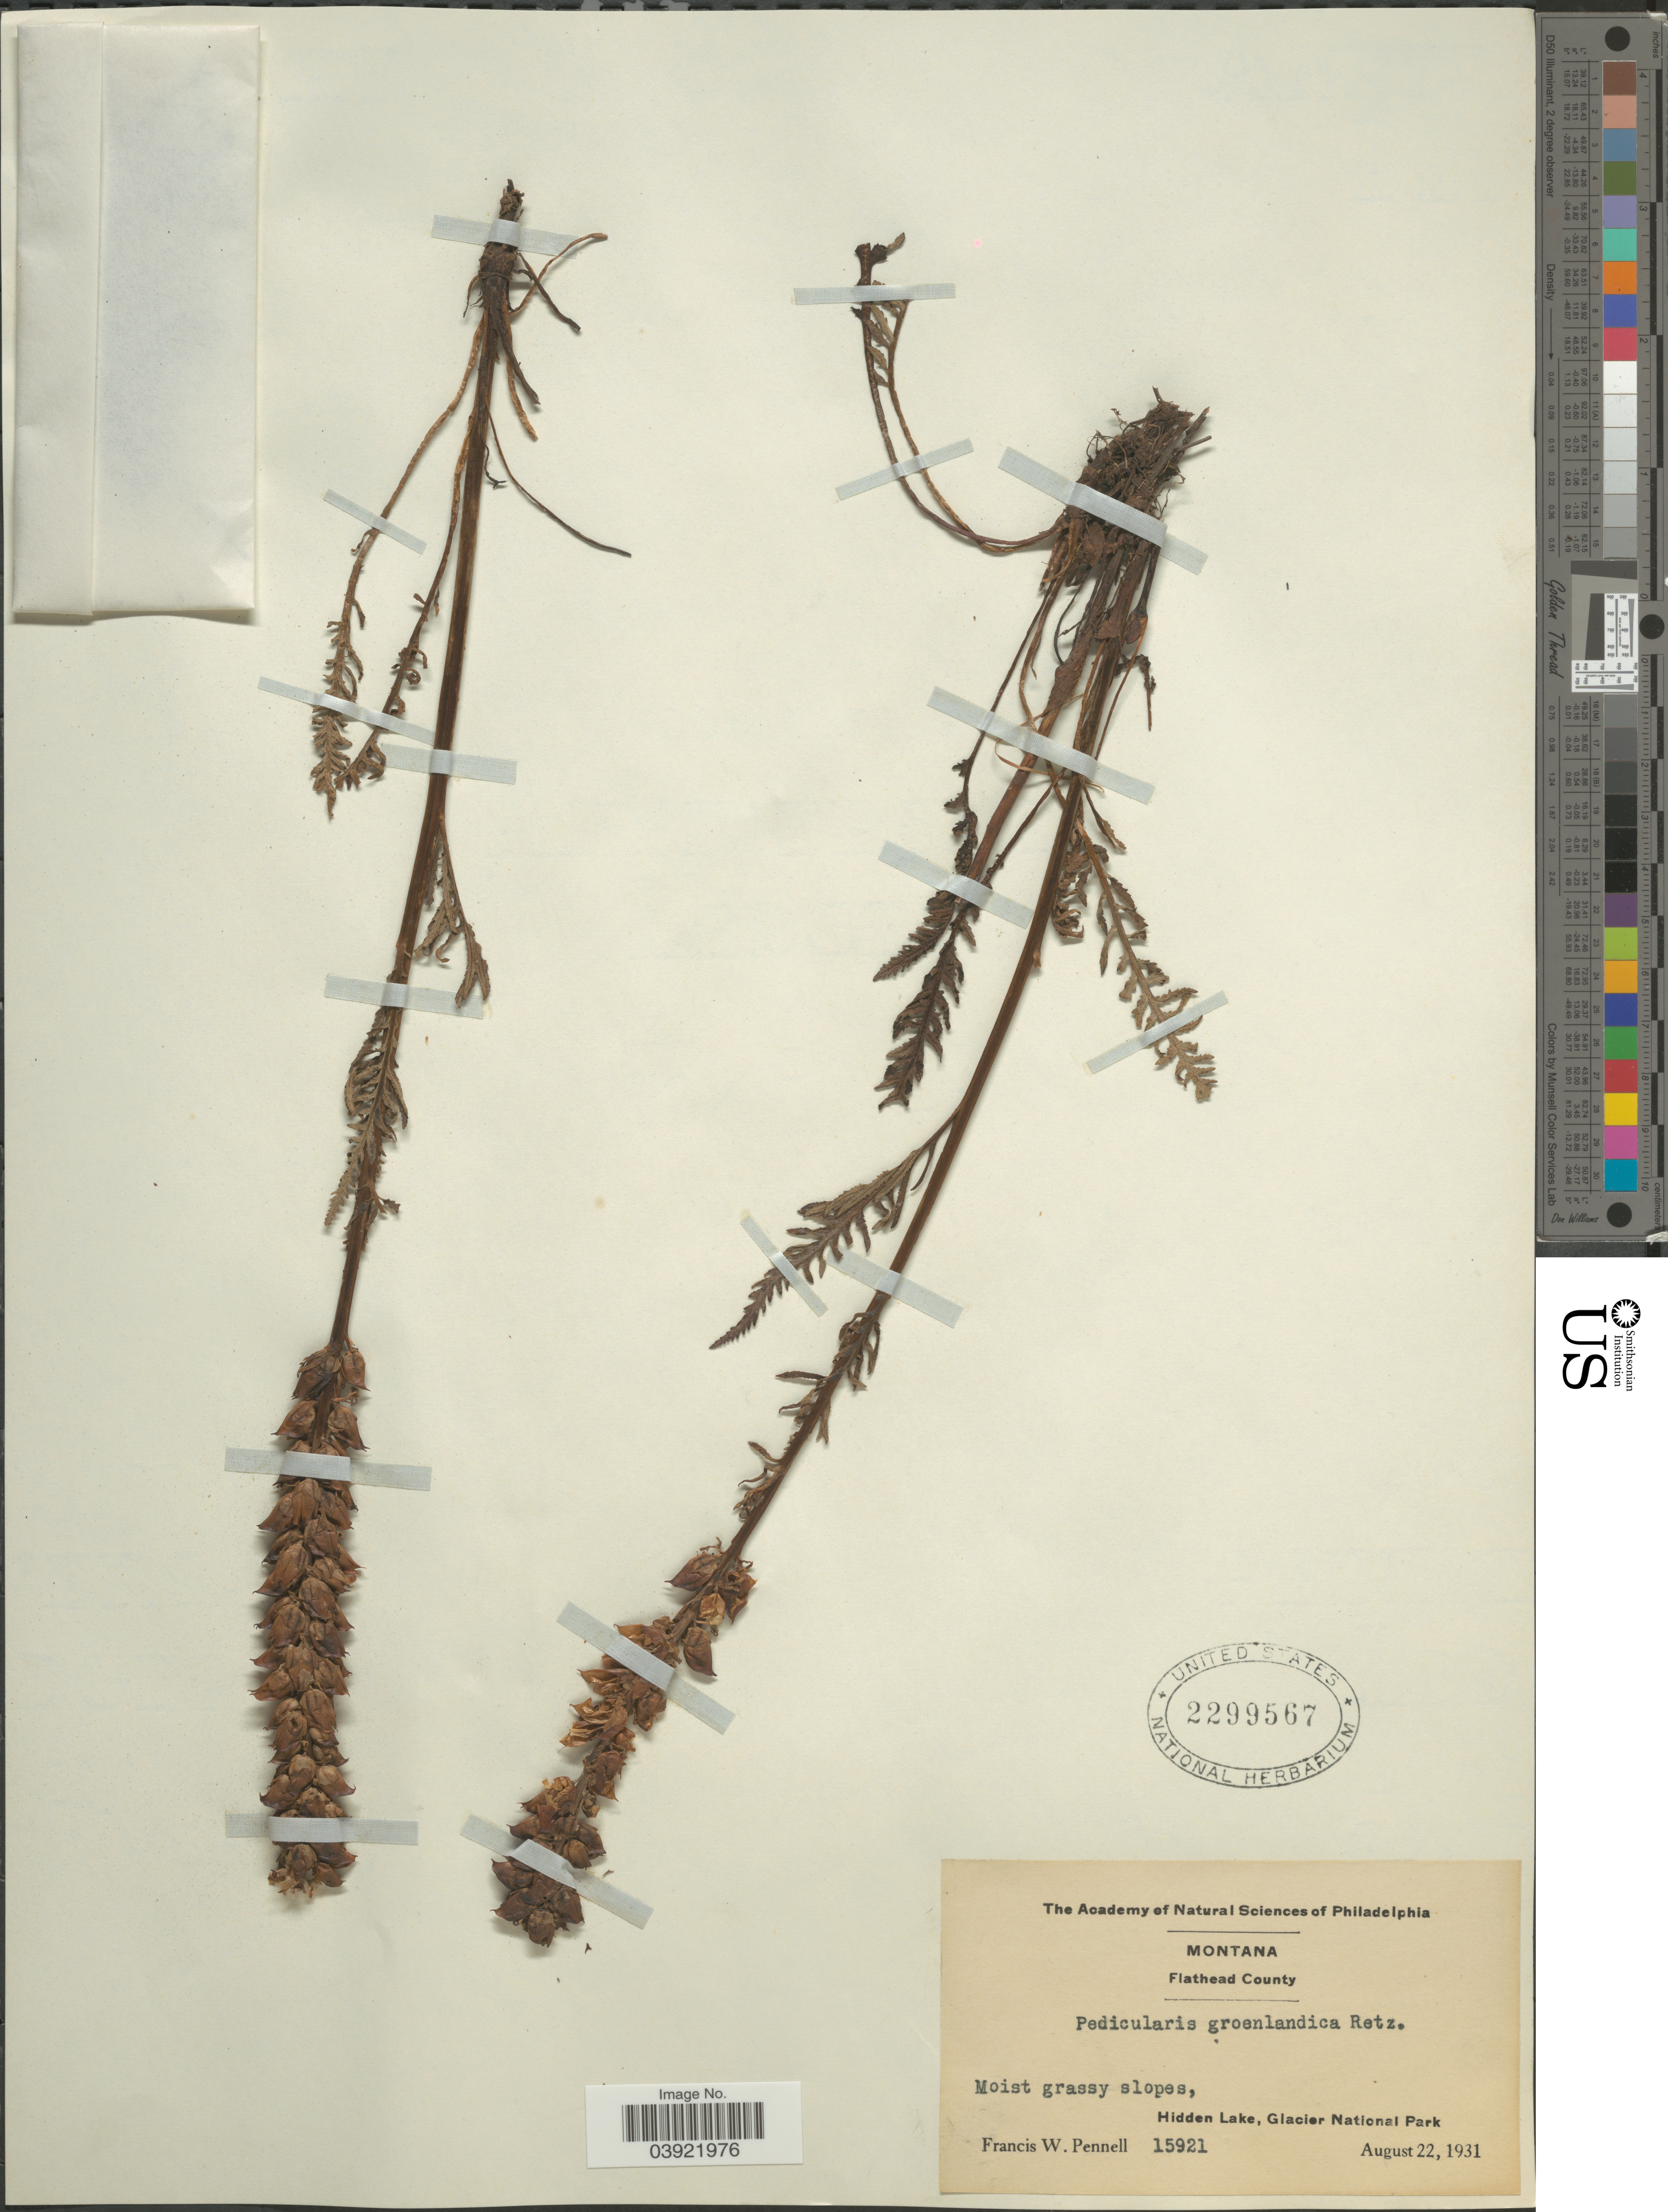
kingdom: Plantae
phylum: Tracheophyta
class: Magnoliopsida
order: Lamiales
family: Orobanchaceae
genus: Pedicularis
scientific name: Pedicularis groenlandica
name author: Retz.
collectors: F. W. Pennell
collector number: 15921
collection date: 1931-08-22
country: United States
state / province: Montana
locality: Flathead County. Hidden Lake, Glacier National Park.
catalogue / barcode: US 2299567